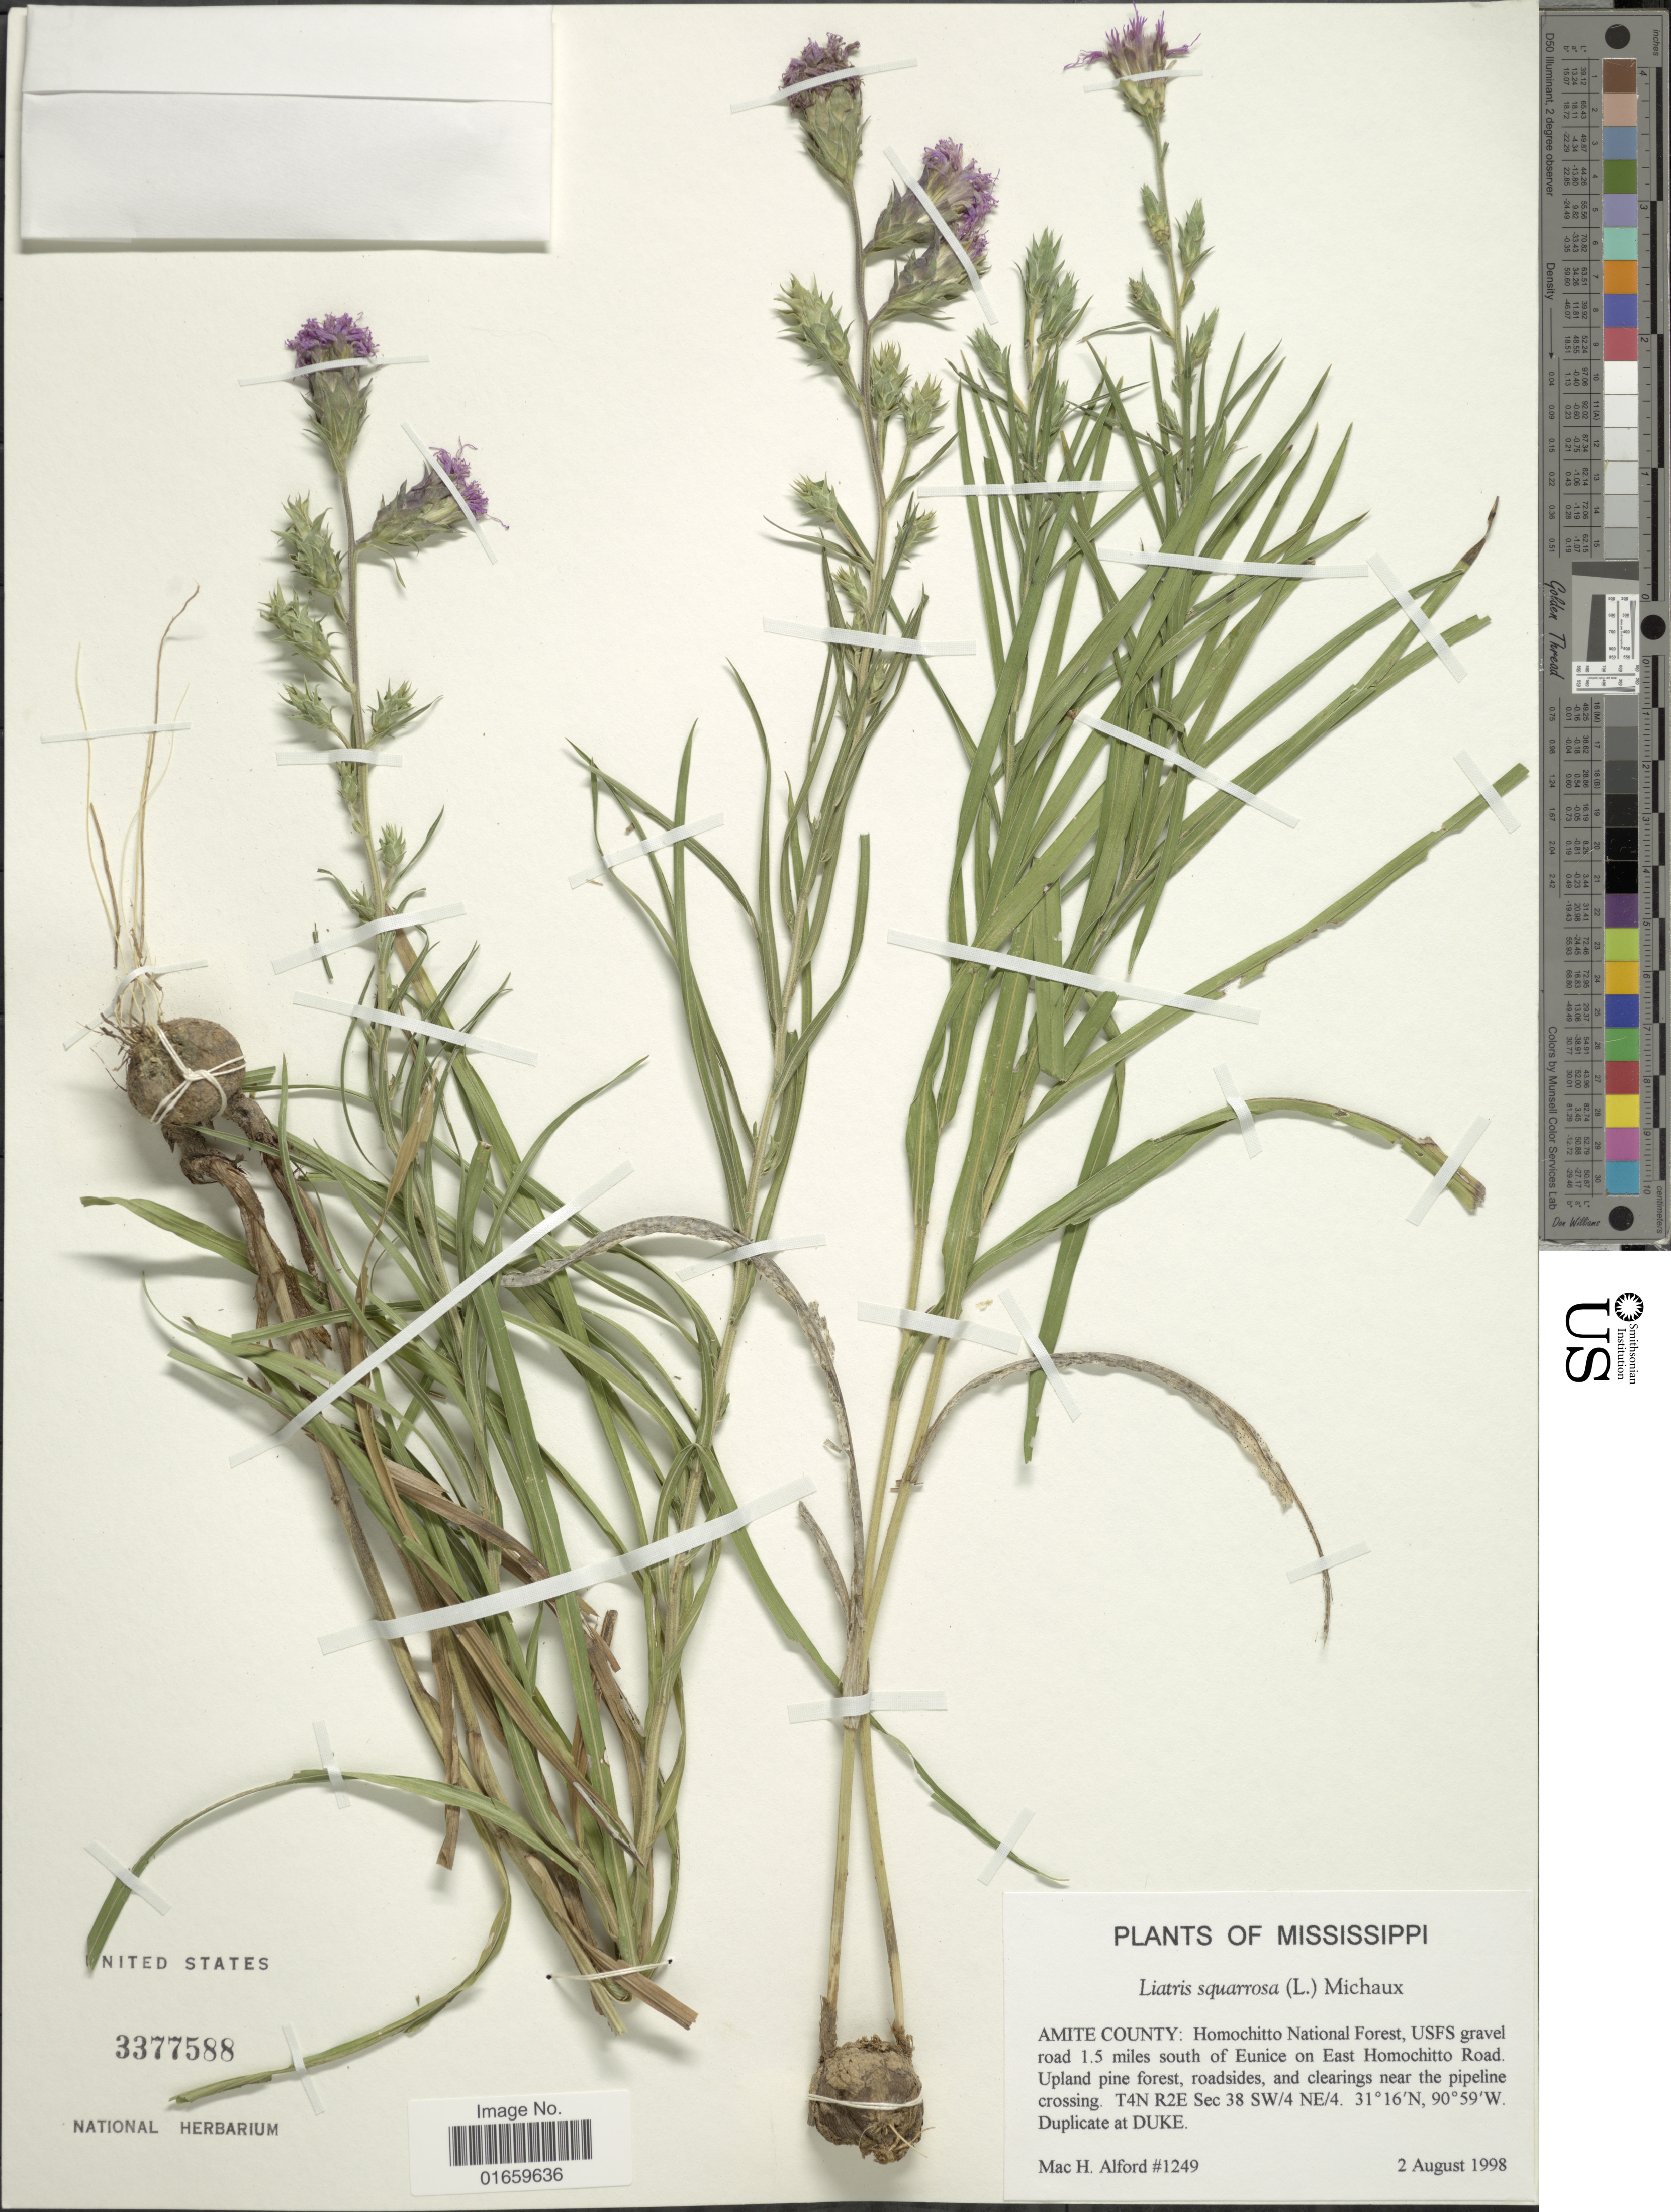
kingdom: Plantae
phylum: Tracheophyta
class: Magnoliopsida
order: Asterales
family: Asteraceae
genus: Liatris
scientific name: Liatris squarrosa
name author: (L.) Michx.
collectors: M. H. Alford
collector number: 1249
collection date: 1998-08-02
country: United States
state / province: Mississippi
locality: Amite County: Homochitto National Forest, USFS gravel road 1.5 miles south of Eunice on East Homochitto Road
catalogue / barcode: US 3377588